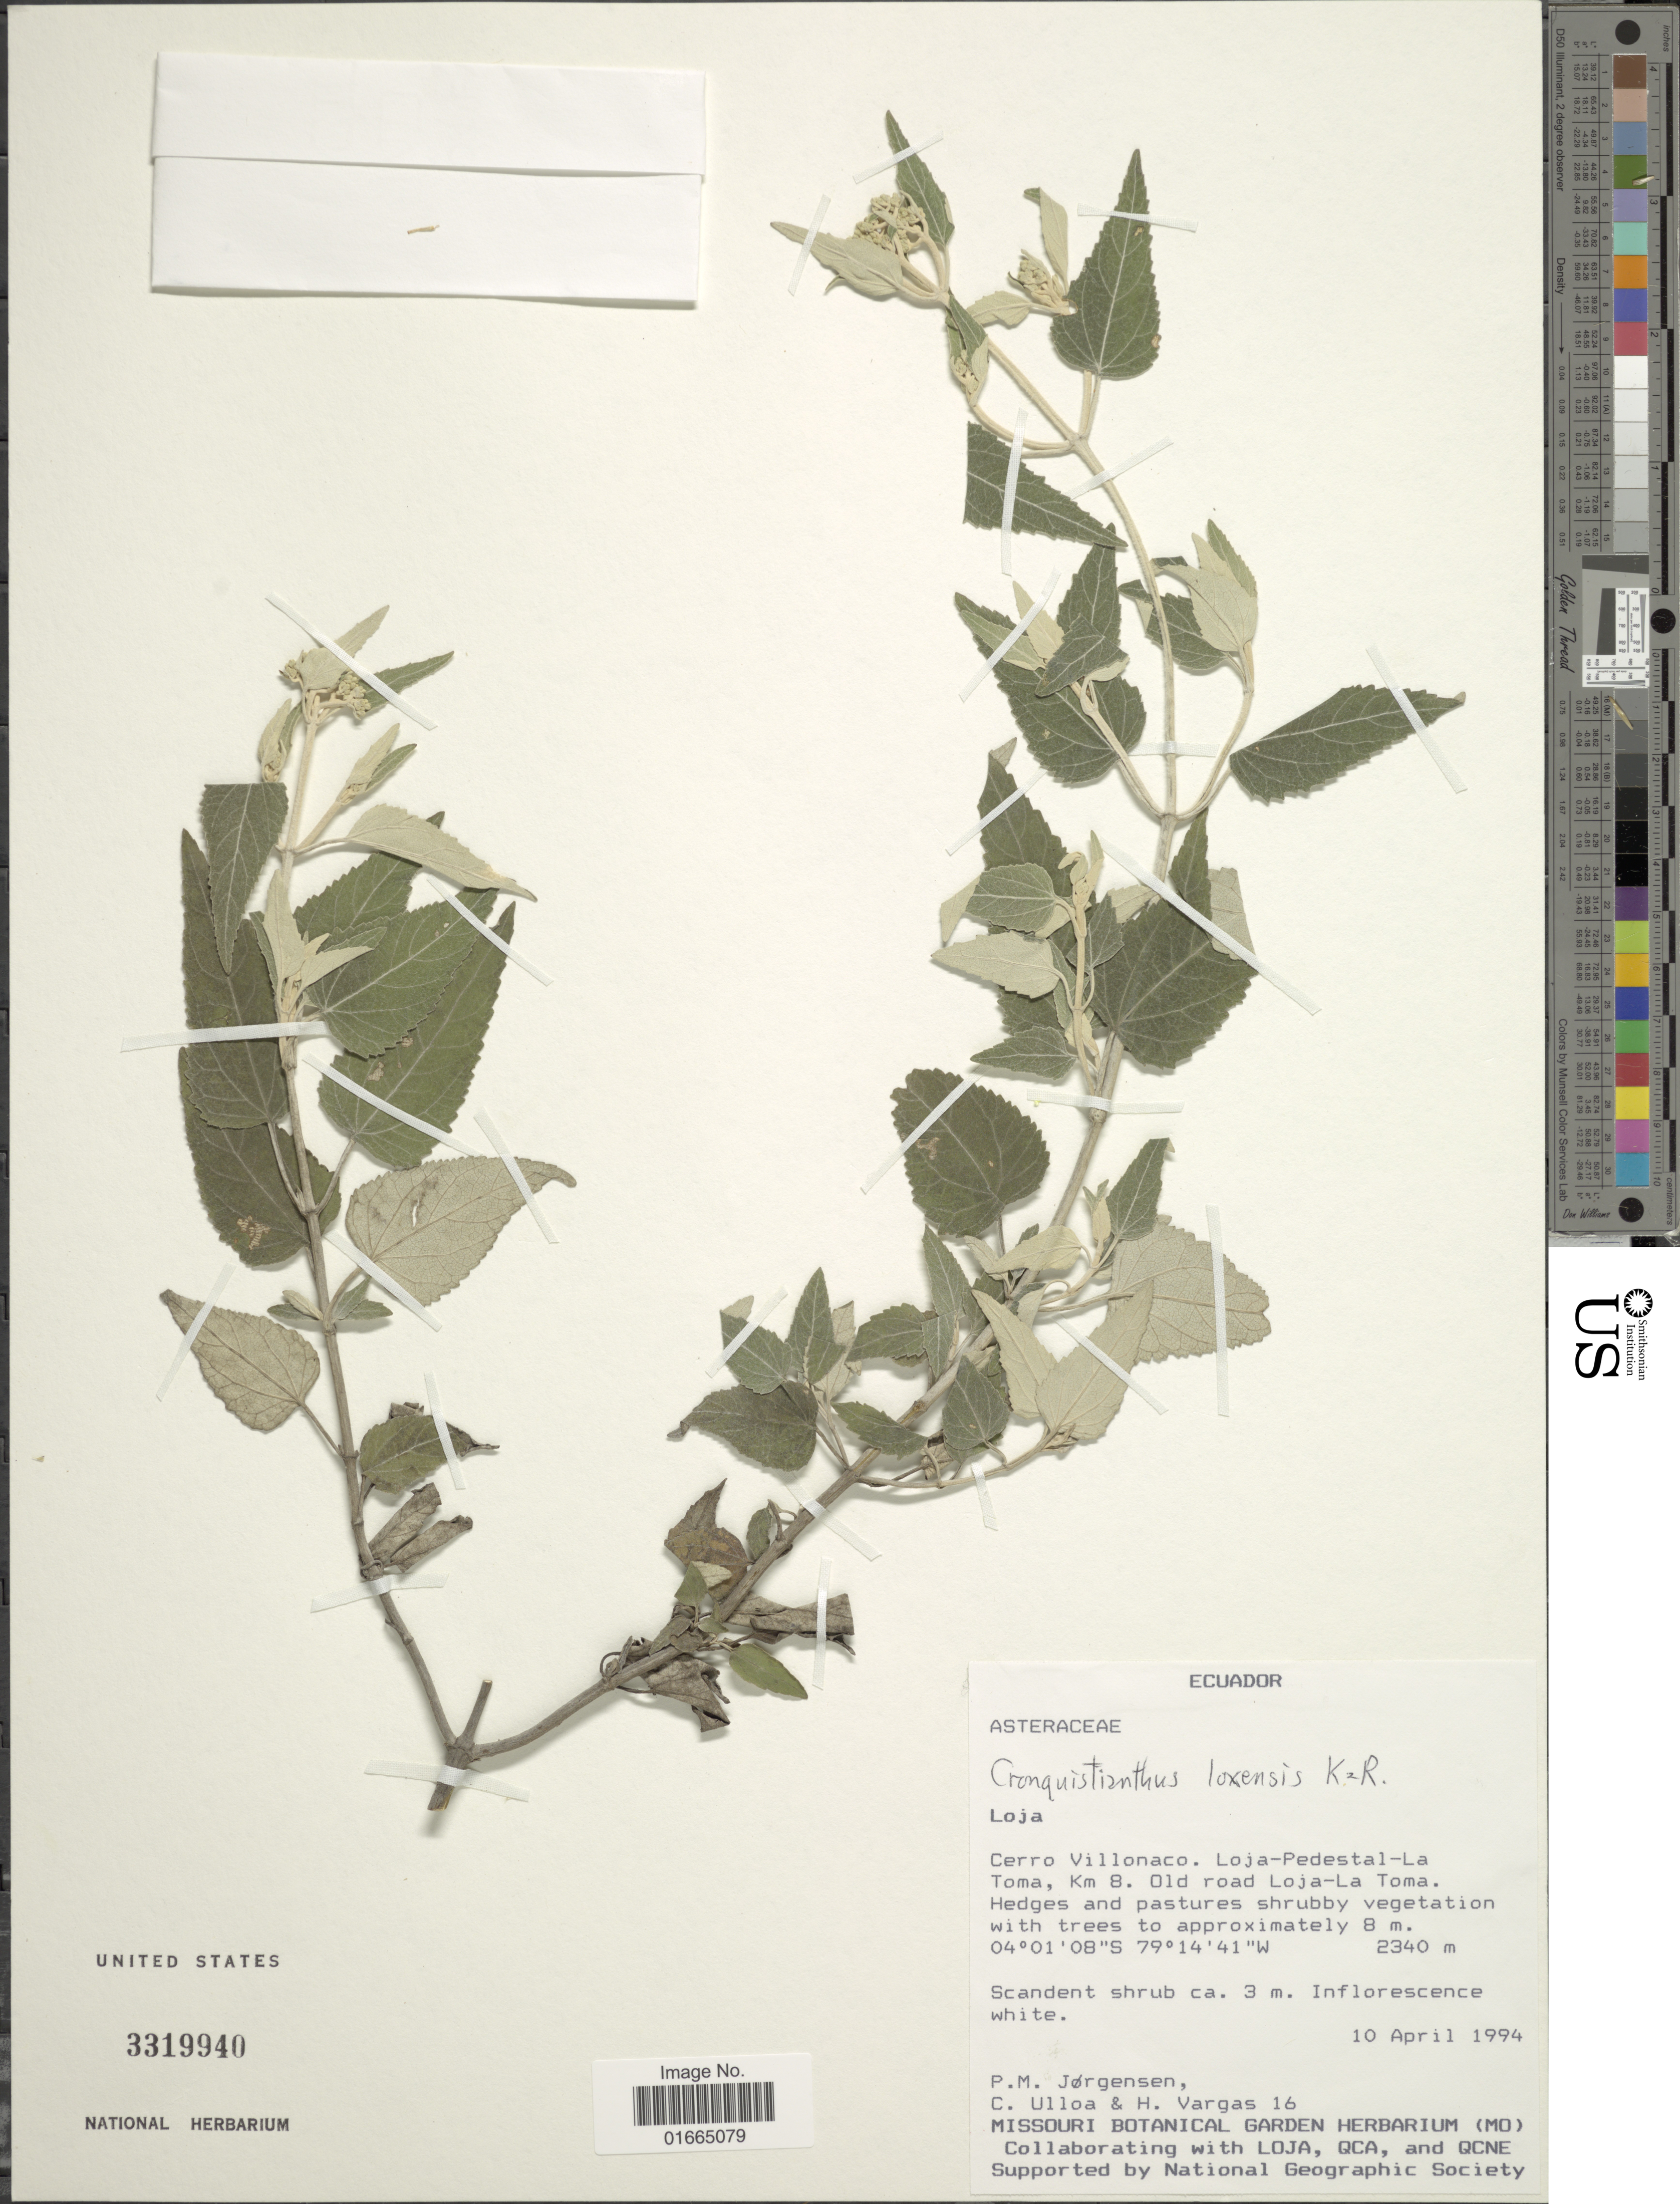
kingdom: Plantae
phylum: Tracheophyta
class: Magnoliopsida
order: Asterales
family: Asteraceae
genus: Cronquistianthus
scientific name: Cronquistianthus leucophyllus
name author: (Kunth) R.M. King & H. Rob.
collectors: P. Jørgensen, C. Ulloa & H. Vargas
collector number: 16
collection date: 1994-04-10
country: Ecuador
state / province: Loja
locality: Loja. Cerro Villonaco. Loja-Pedestal-La Toma, Km 8. Old road Loja-La Toma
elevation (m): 2340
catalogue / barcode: US 3319940